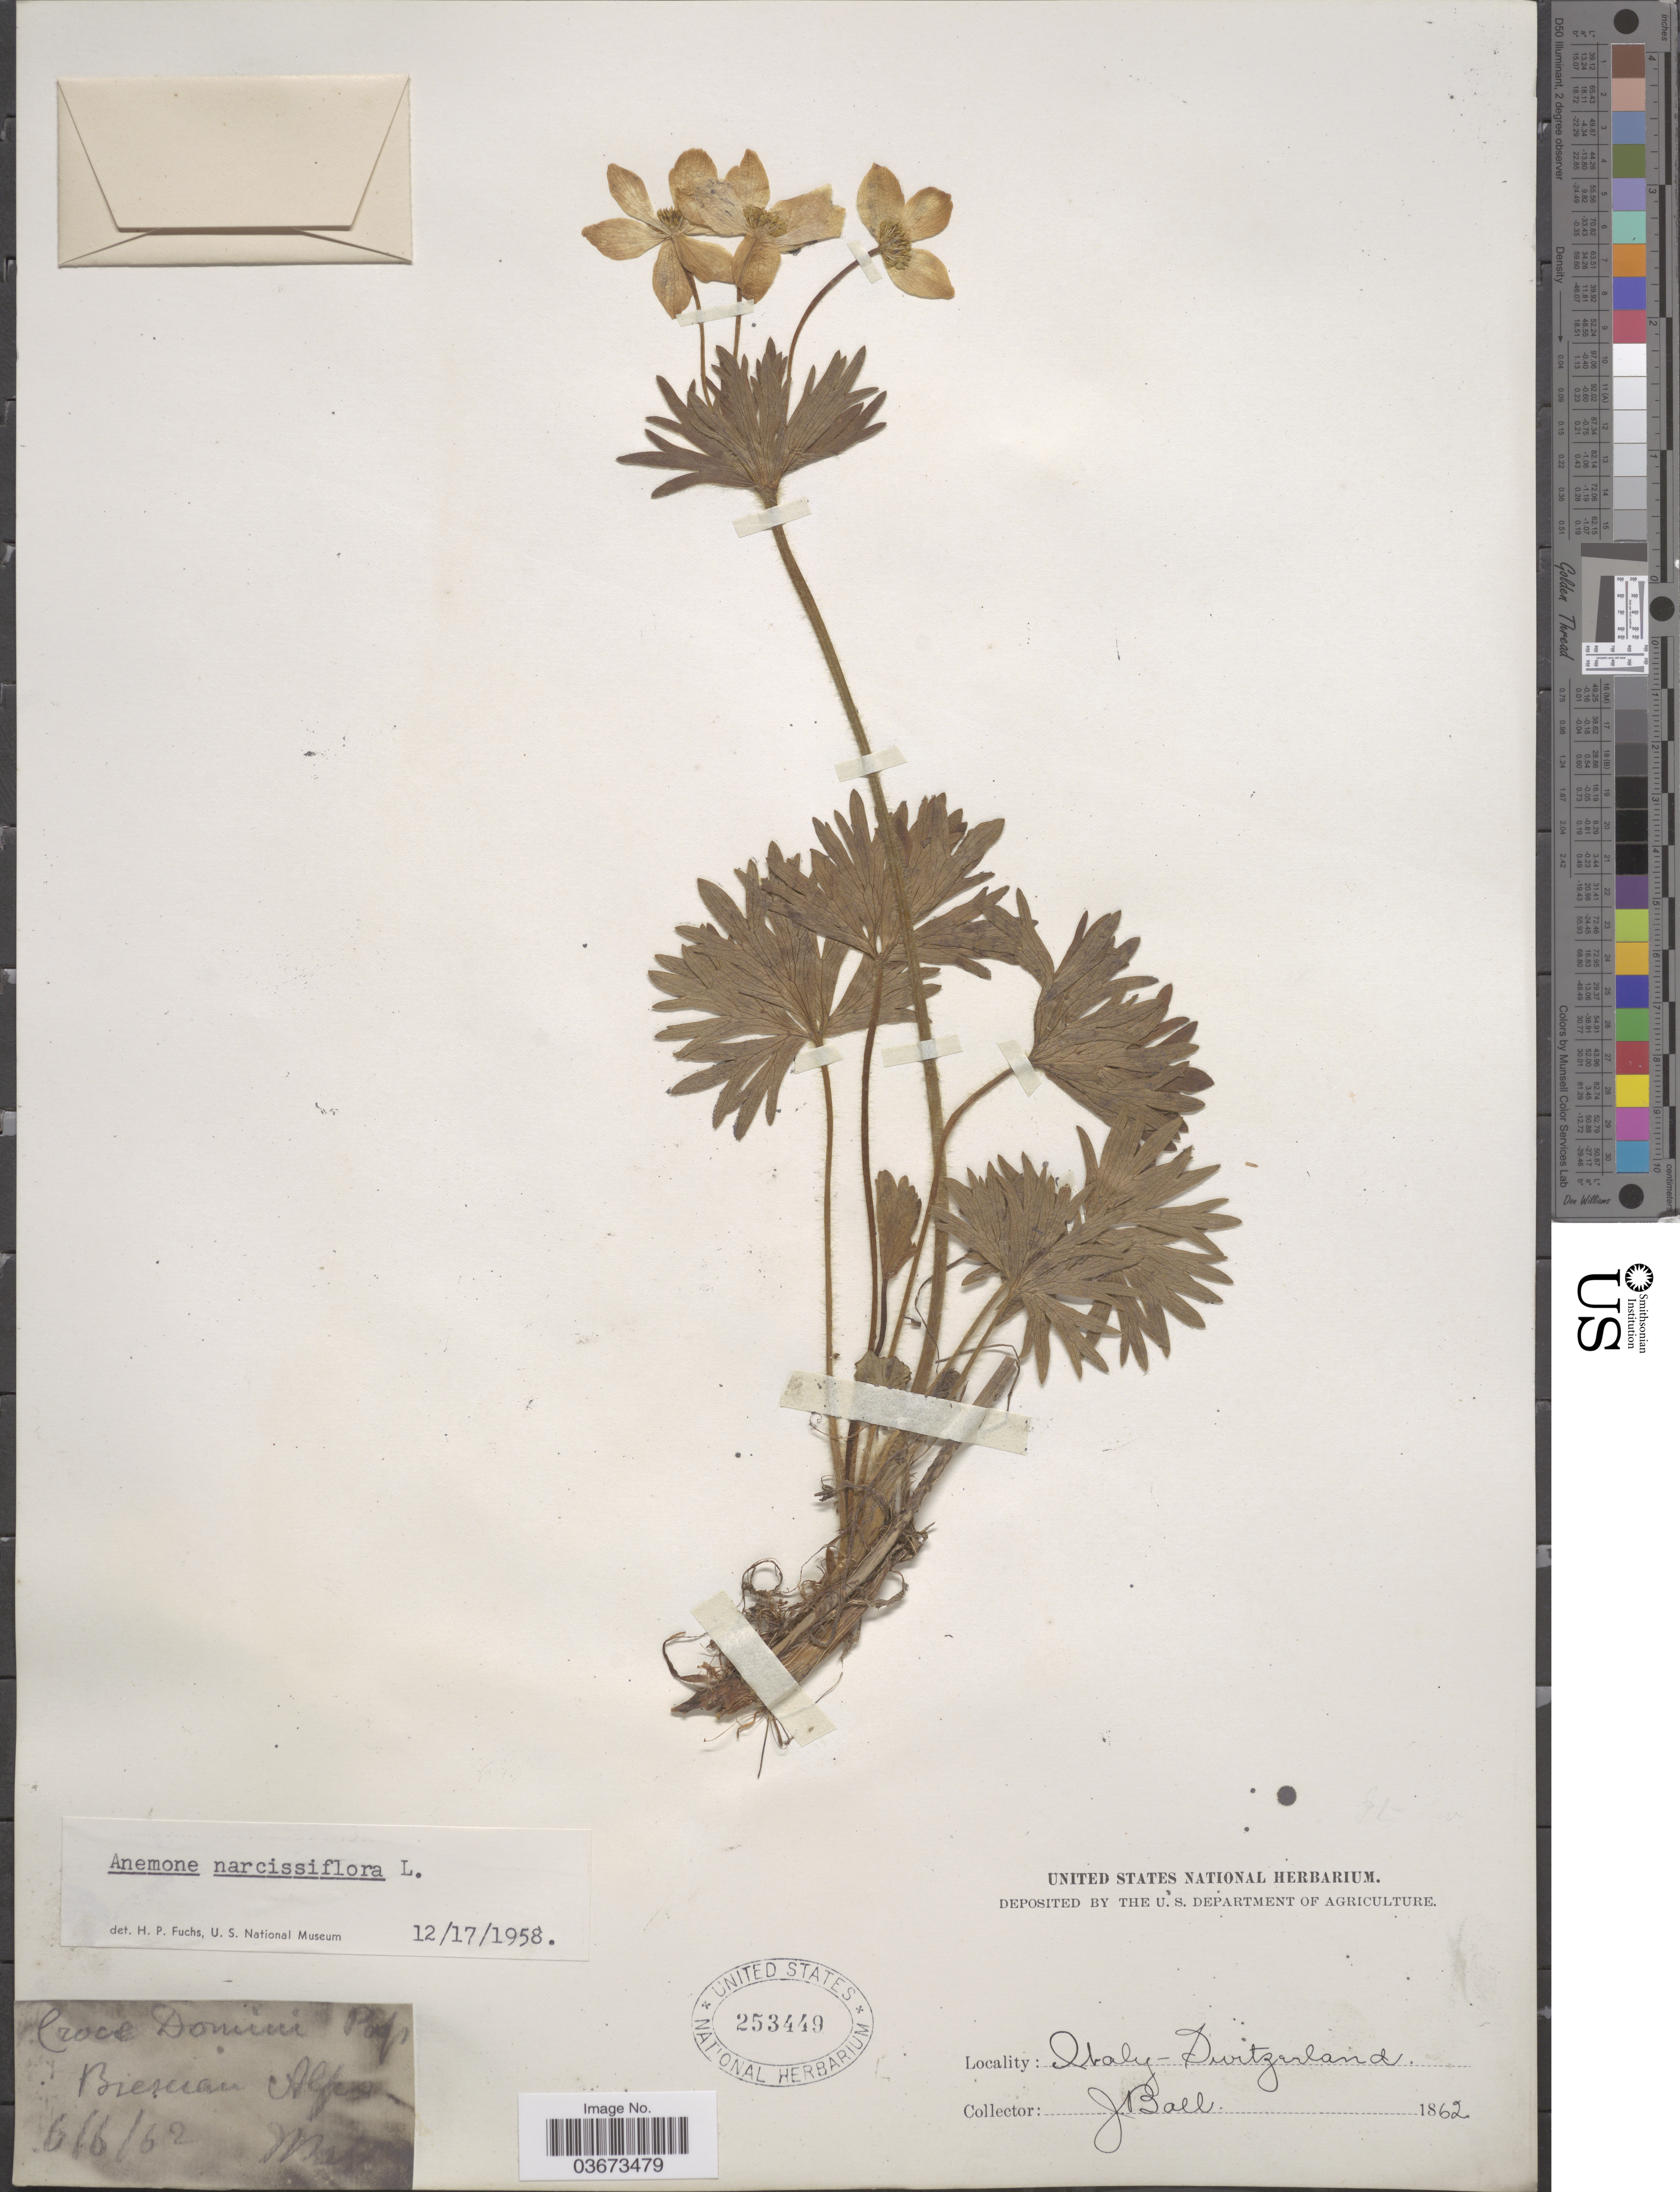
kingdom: Plantae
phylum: Tracheophyta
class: Magnoliopsida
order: Ranunculales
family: Ranunculaceae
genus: Anemone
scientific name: Anemone narcissiflora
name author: L.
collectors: J. Ball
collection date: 1862-06-06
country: Italy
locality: Italy-Switzerland. Croce Domini Pass. Brescian Alpe.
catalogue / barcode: US 253449